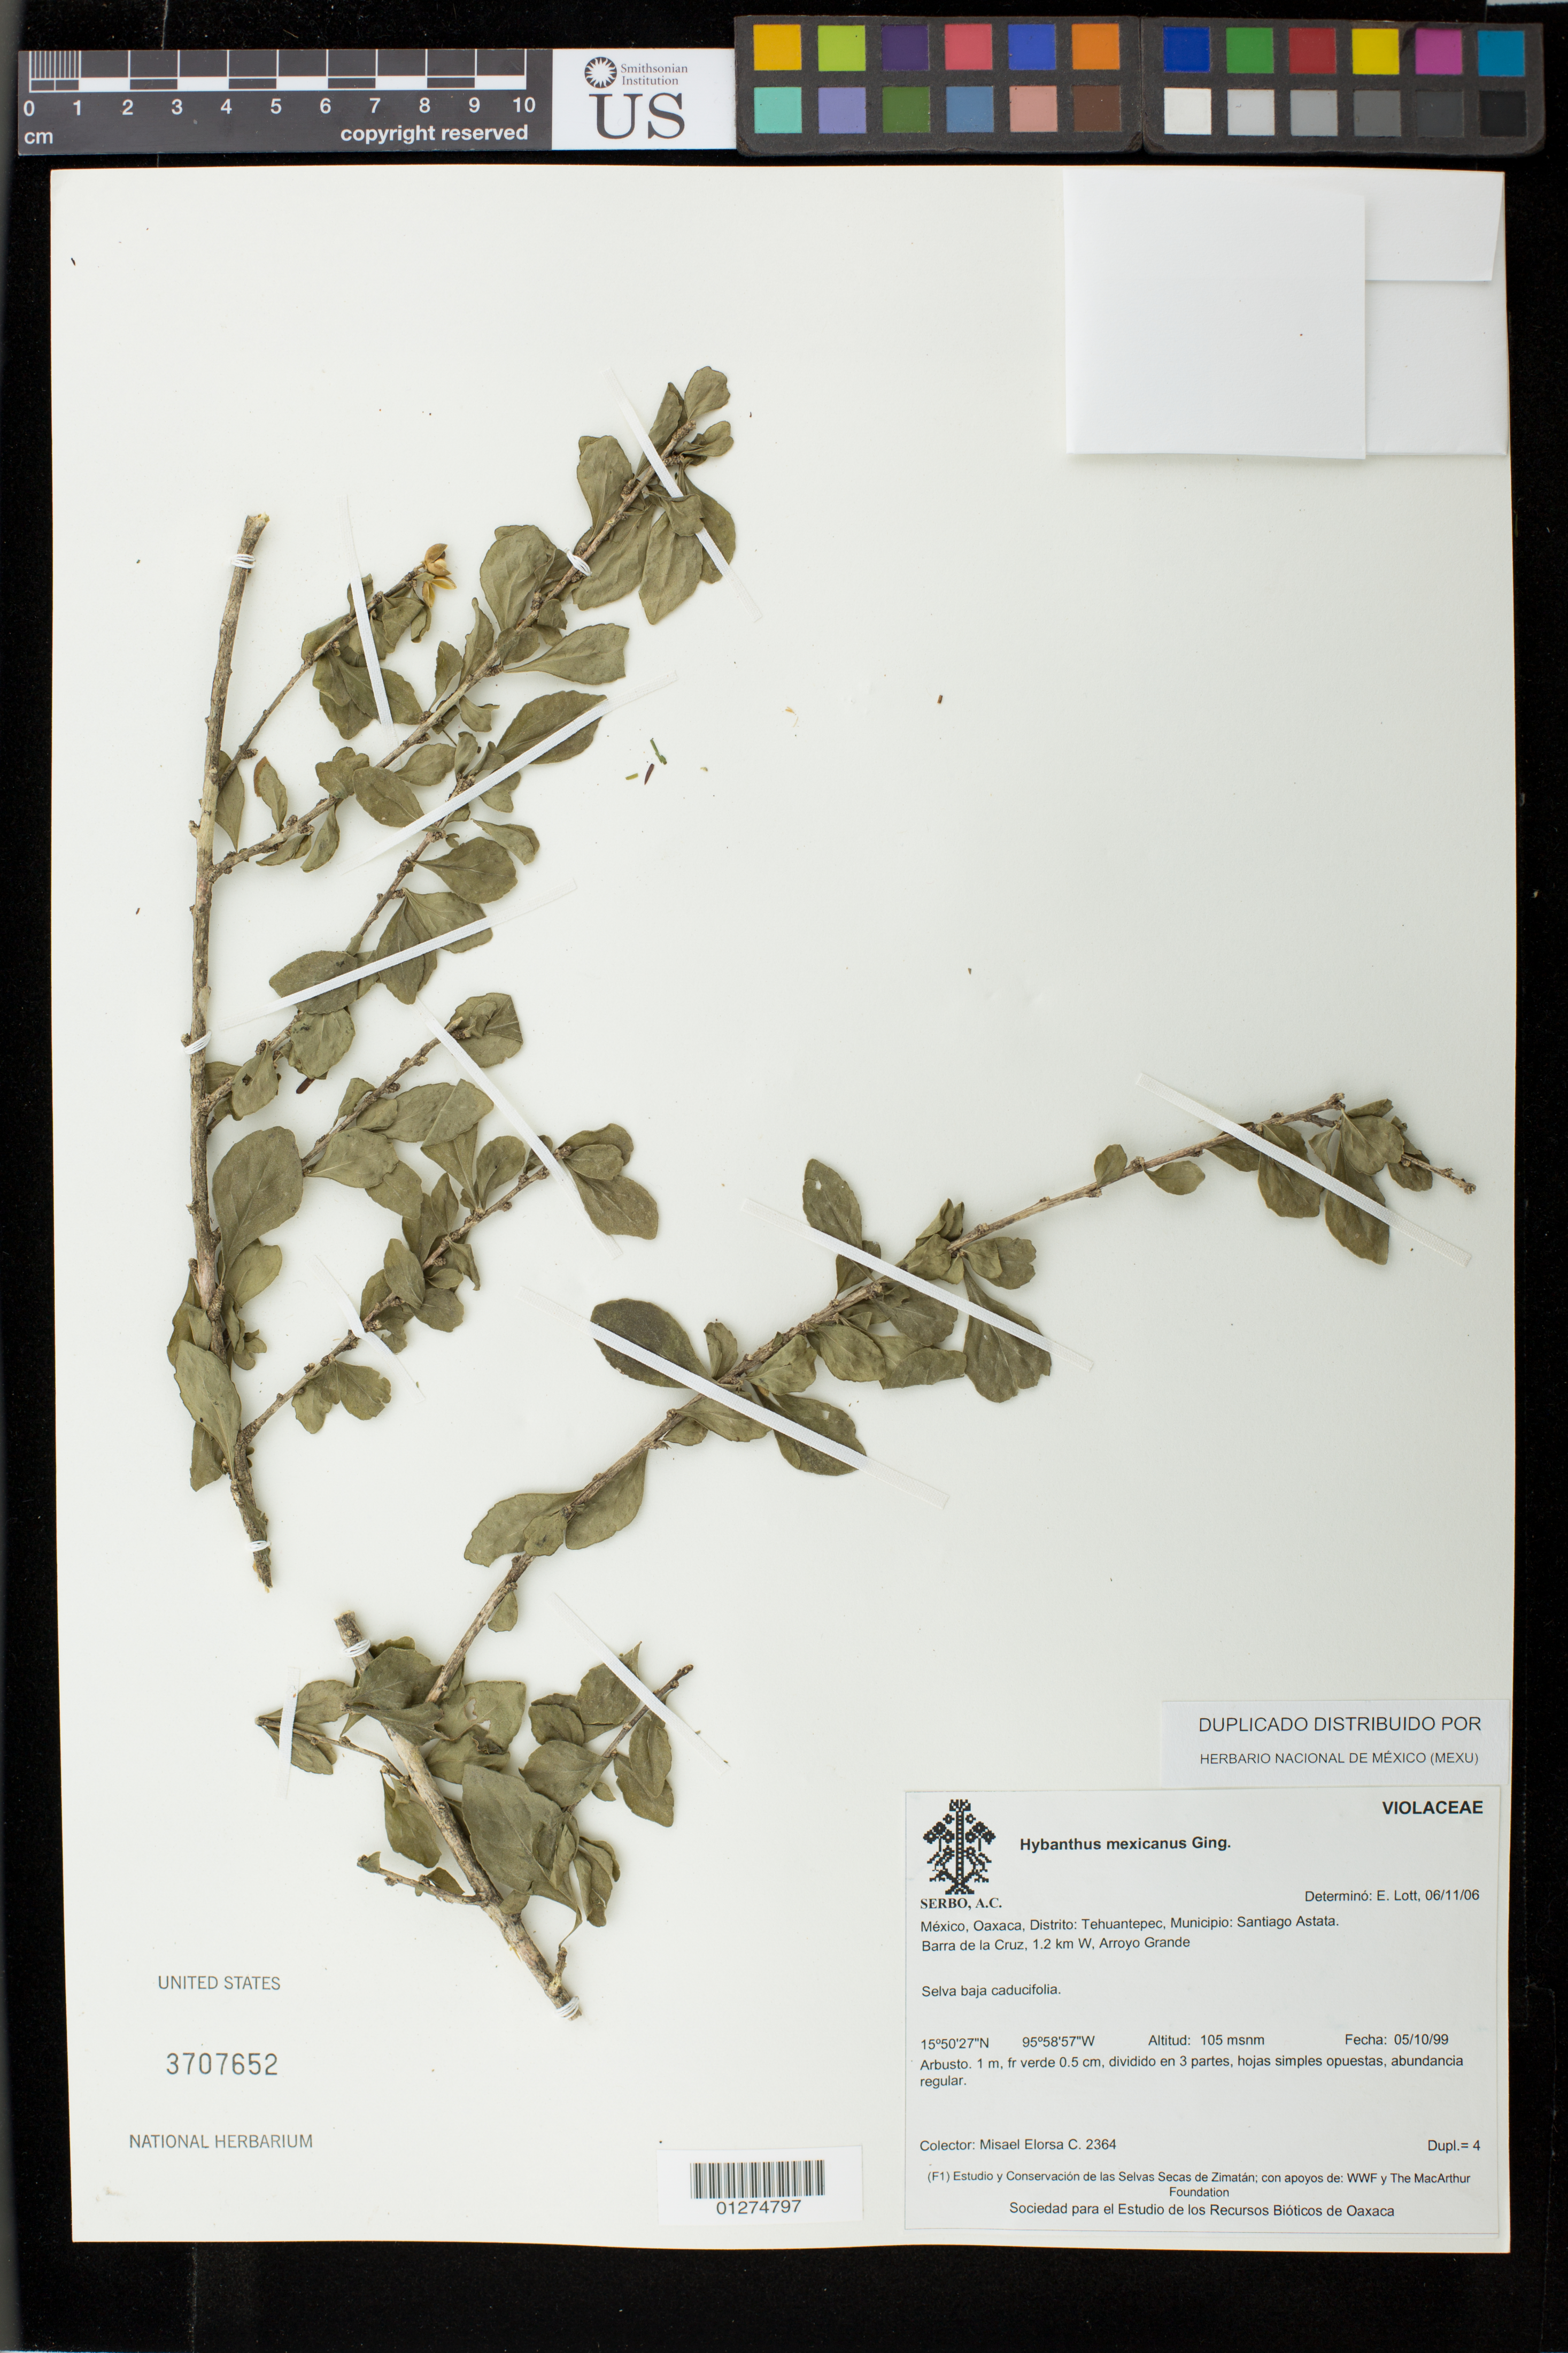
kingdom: Plantae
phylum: Tracheophyta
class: Magnoliopsida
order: Malpighiales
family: Violaceae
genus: Ixchelia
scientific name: Ixchelia mexicana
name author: (Ging.) H.E. Ballard & Wahlert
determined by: Strong, Mark T., (BOT), Smithsonian Institution - National Museum of Natural History (UNITED STATES)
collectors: M. Elorsa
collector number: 2364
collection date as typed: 05/10/1999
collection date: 1999-10-05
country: Mexico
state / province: Oaxaca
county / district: Tehuantepec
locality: Municipio: Santiago Astata, Barra de la Cruz, 1.2 km W, Arroyo Grande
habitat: selva baja caducifolia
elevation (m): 105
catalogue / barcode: US 3707652